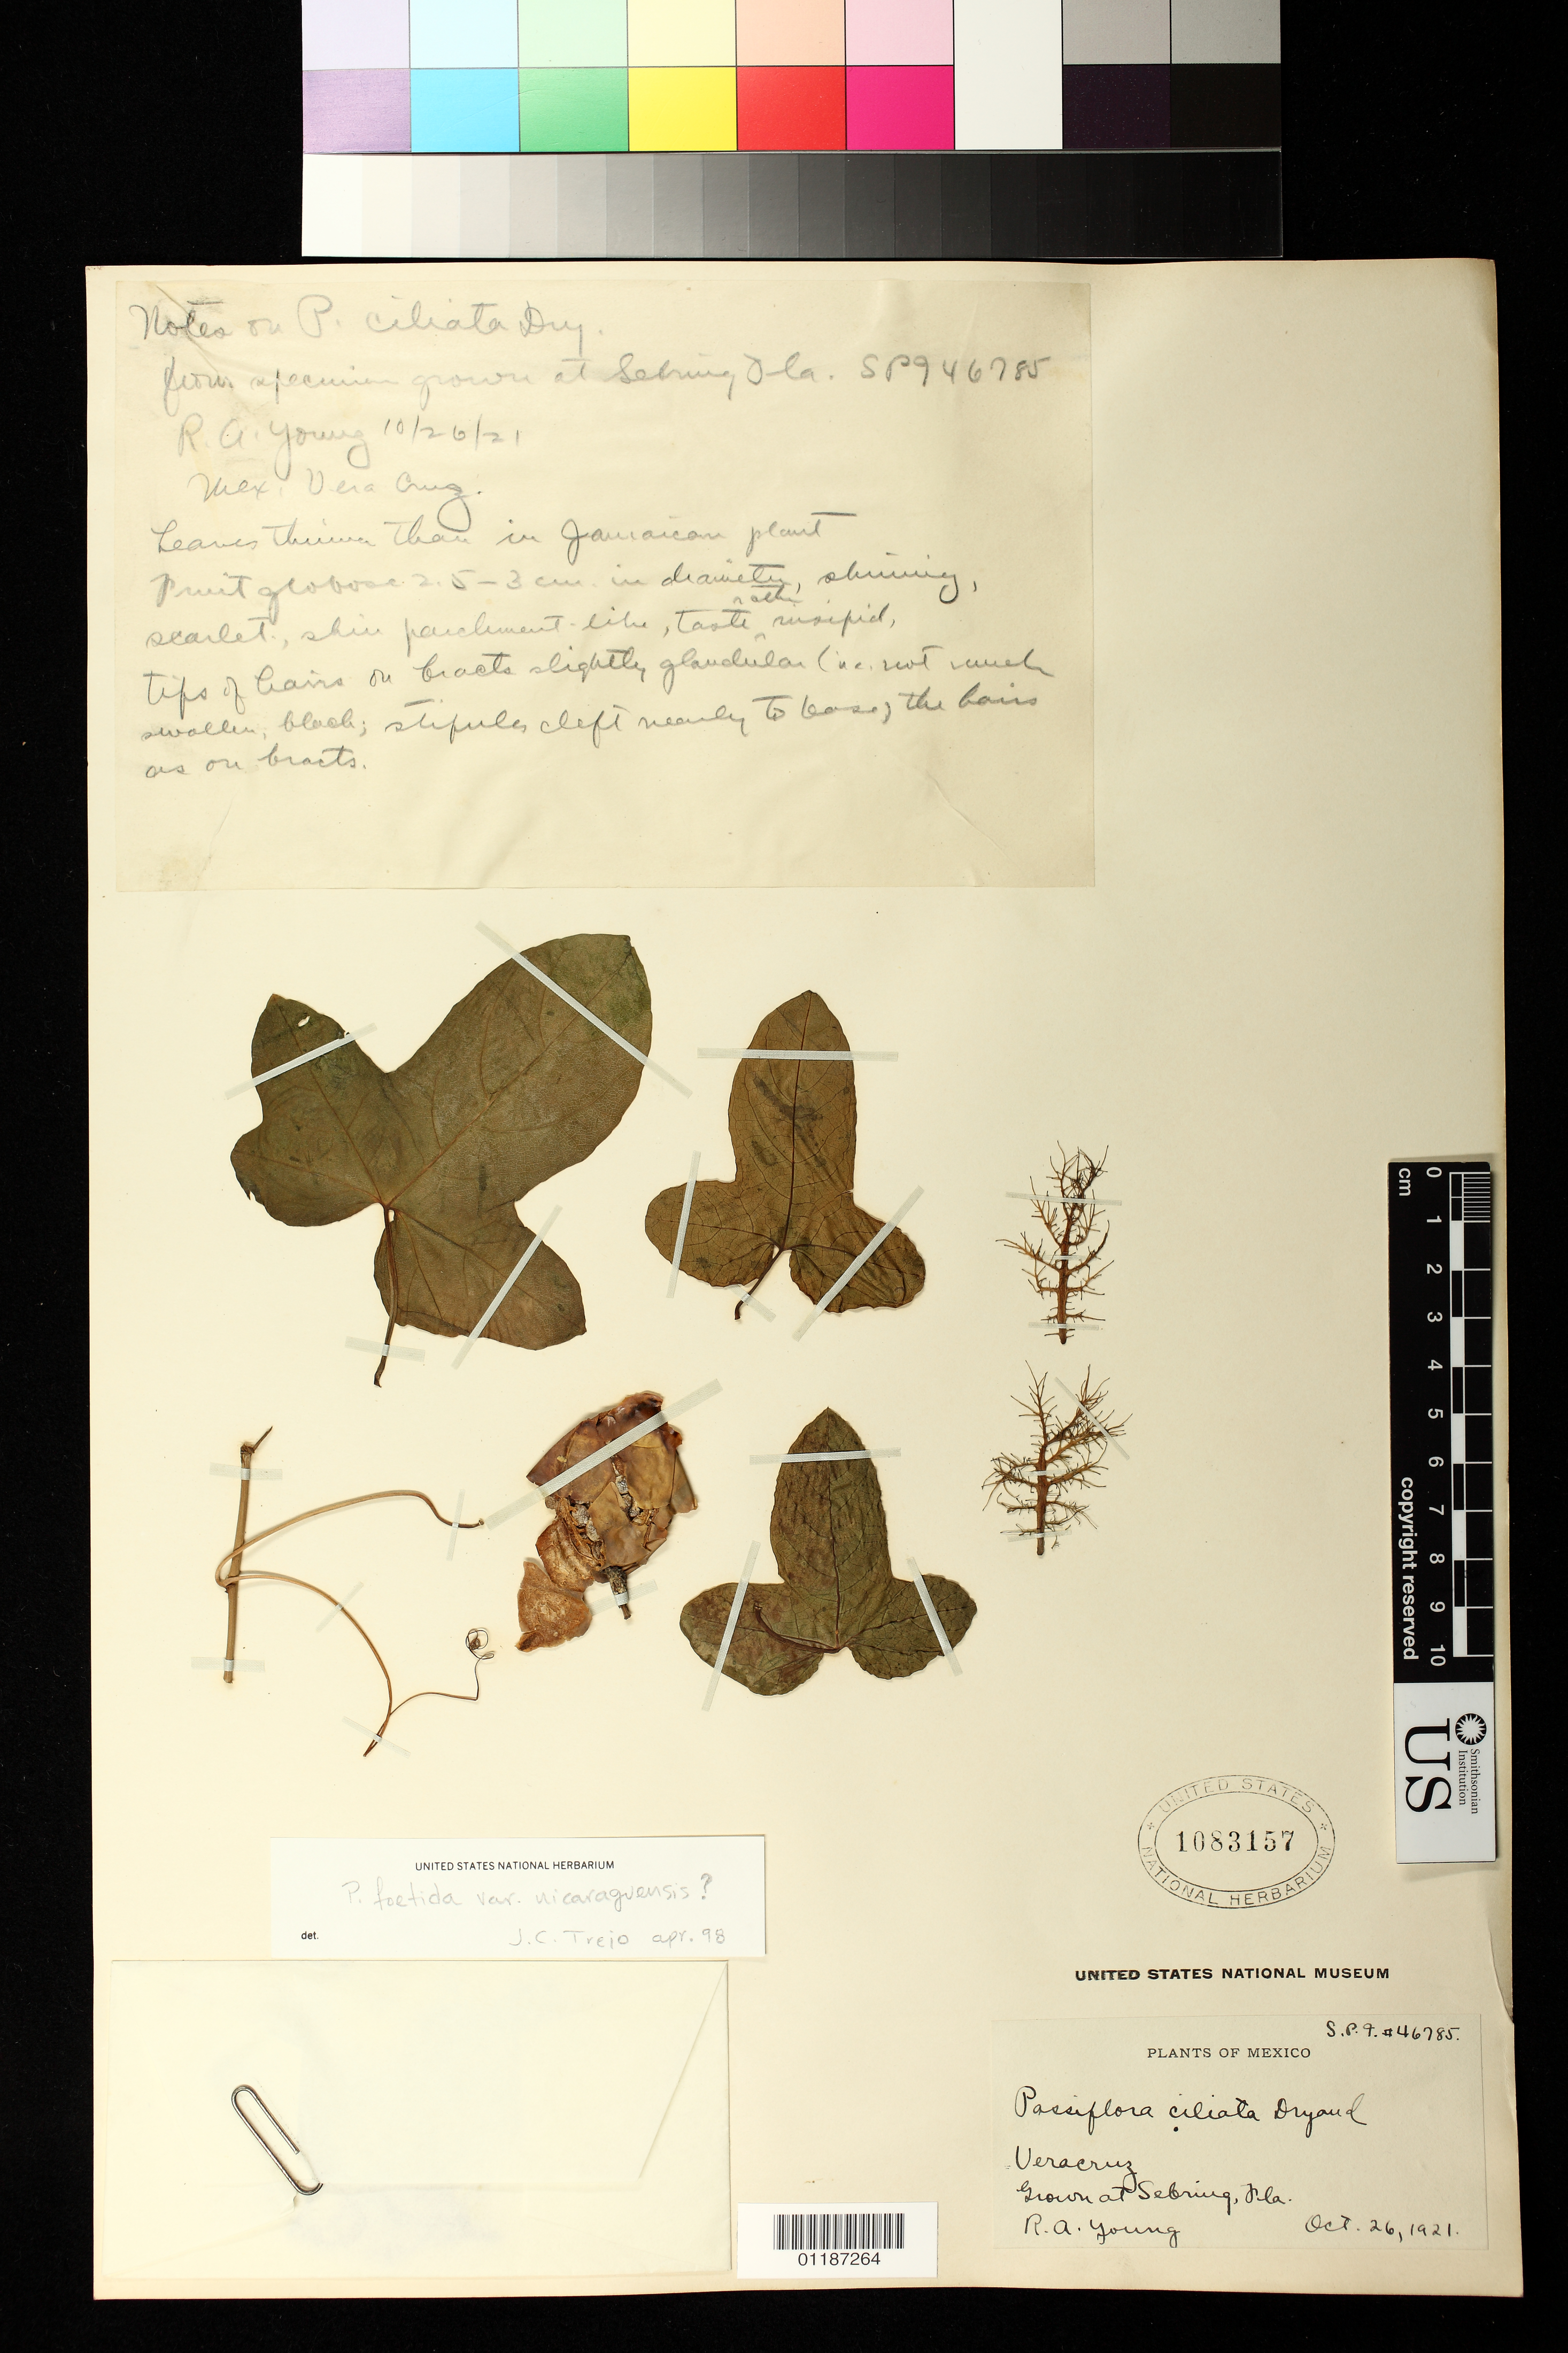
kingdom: Plantae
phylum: Tracheophyta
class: Magnoliopsida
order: Malpighiales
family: Passifloraceae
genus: Passiflora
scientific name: Passiflora ciliata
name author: Aiton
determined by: Svoboda, Harlan T., (NA), US Department of Agriculture (UNITED STATES)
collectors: R. A. Young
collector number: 46785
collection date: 1921-11-26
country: United States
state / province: Florida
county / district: Highlands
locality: Grown at Sebring Fla. from material from Veracruz, Mexico.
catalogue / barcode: US 1083157